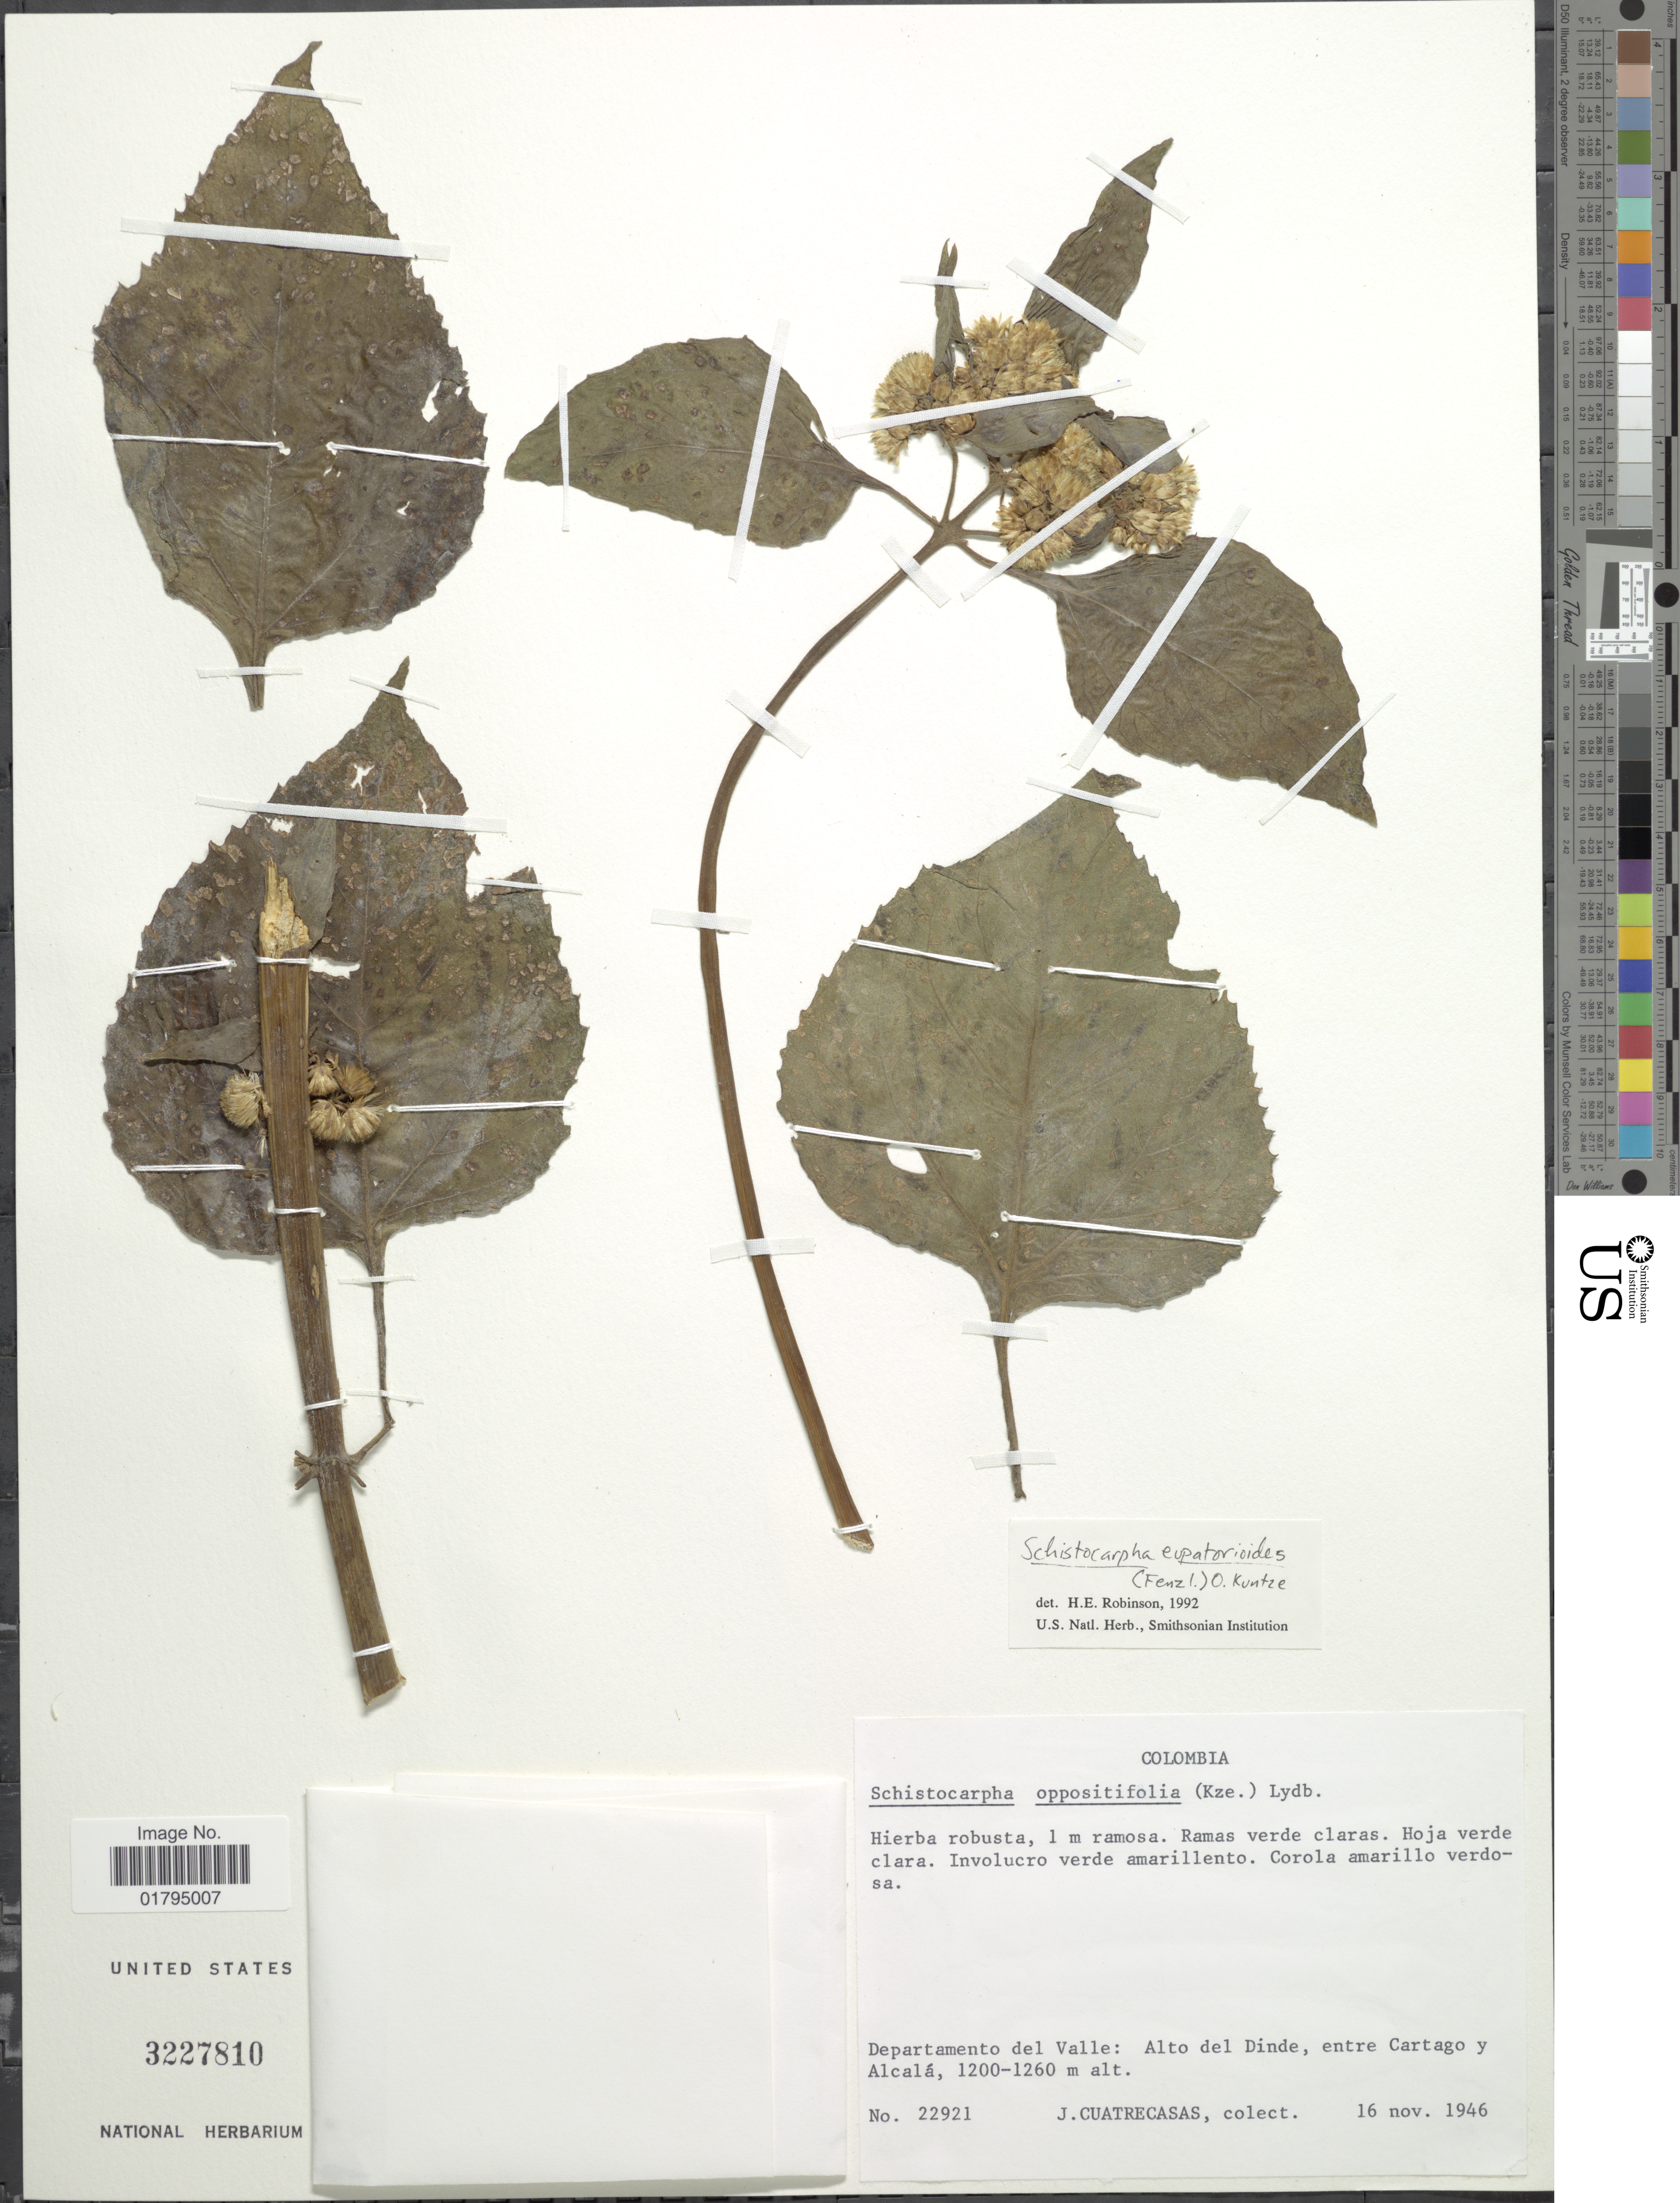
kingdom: Plantae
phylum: Tracheophyta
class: Magnoliopsida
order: Asterales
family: Asteraceae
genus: Schistocarpha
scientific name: Schistocarpha eupatorioides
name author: (Fenzl) Kuntze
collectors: J. Cuatrecasas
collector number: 22921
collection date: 1946-11-16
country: Colombia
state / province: Valle del Cauca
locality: Alto del Dinde, entre Cartago y Alcala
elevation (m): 1200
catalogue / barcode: US 3227810